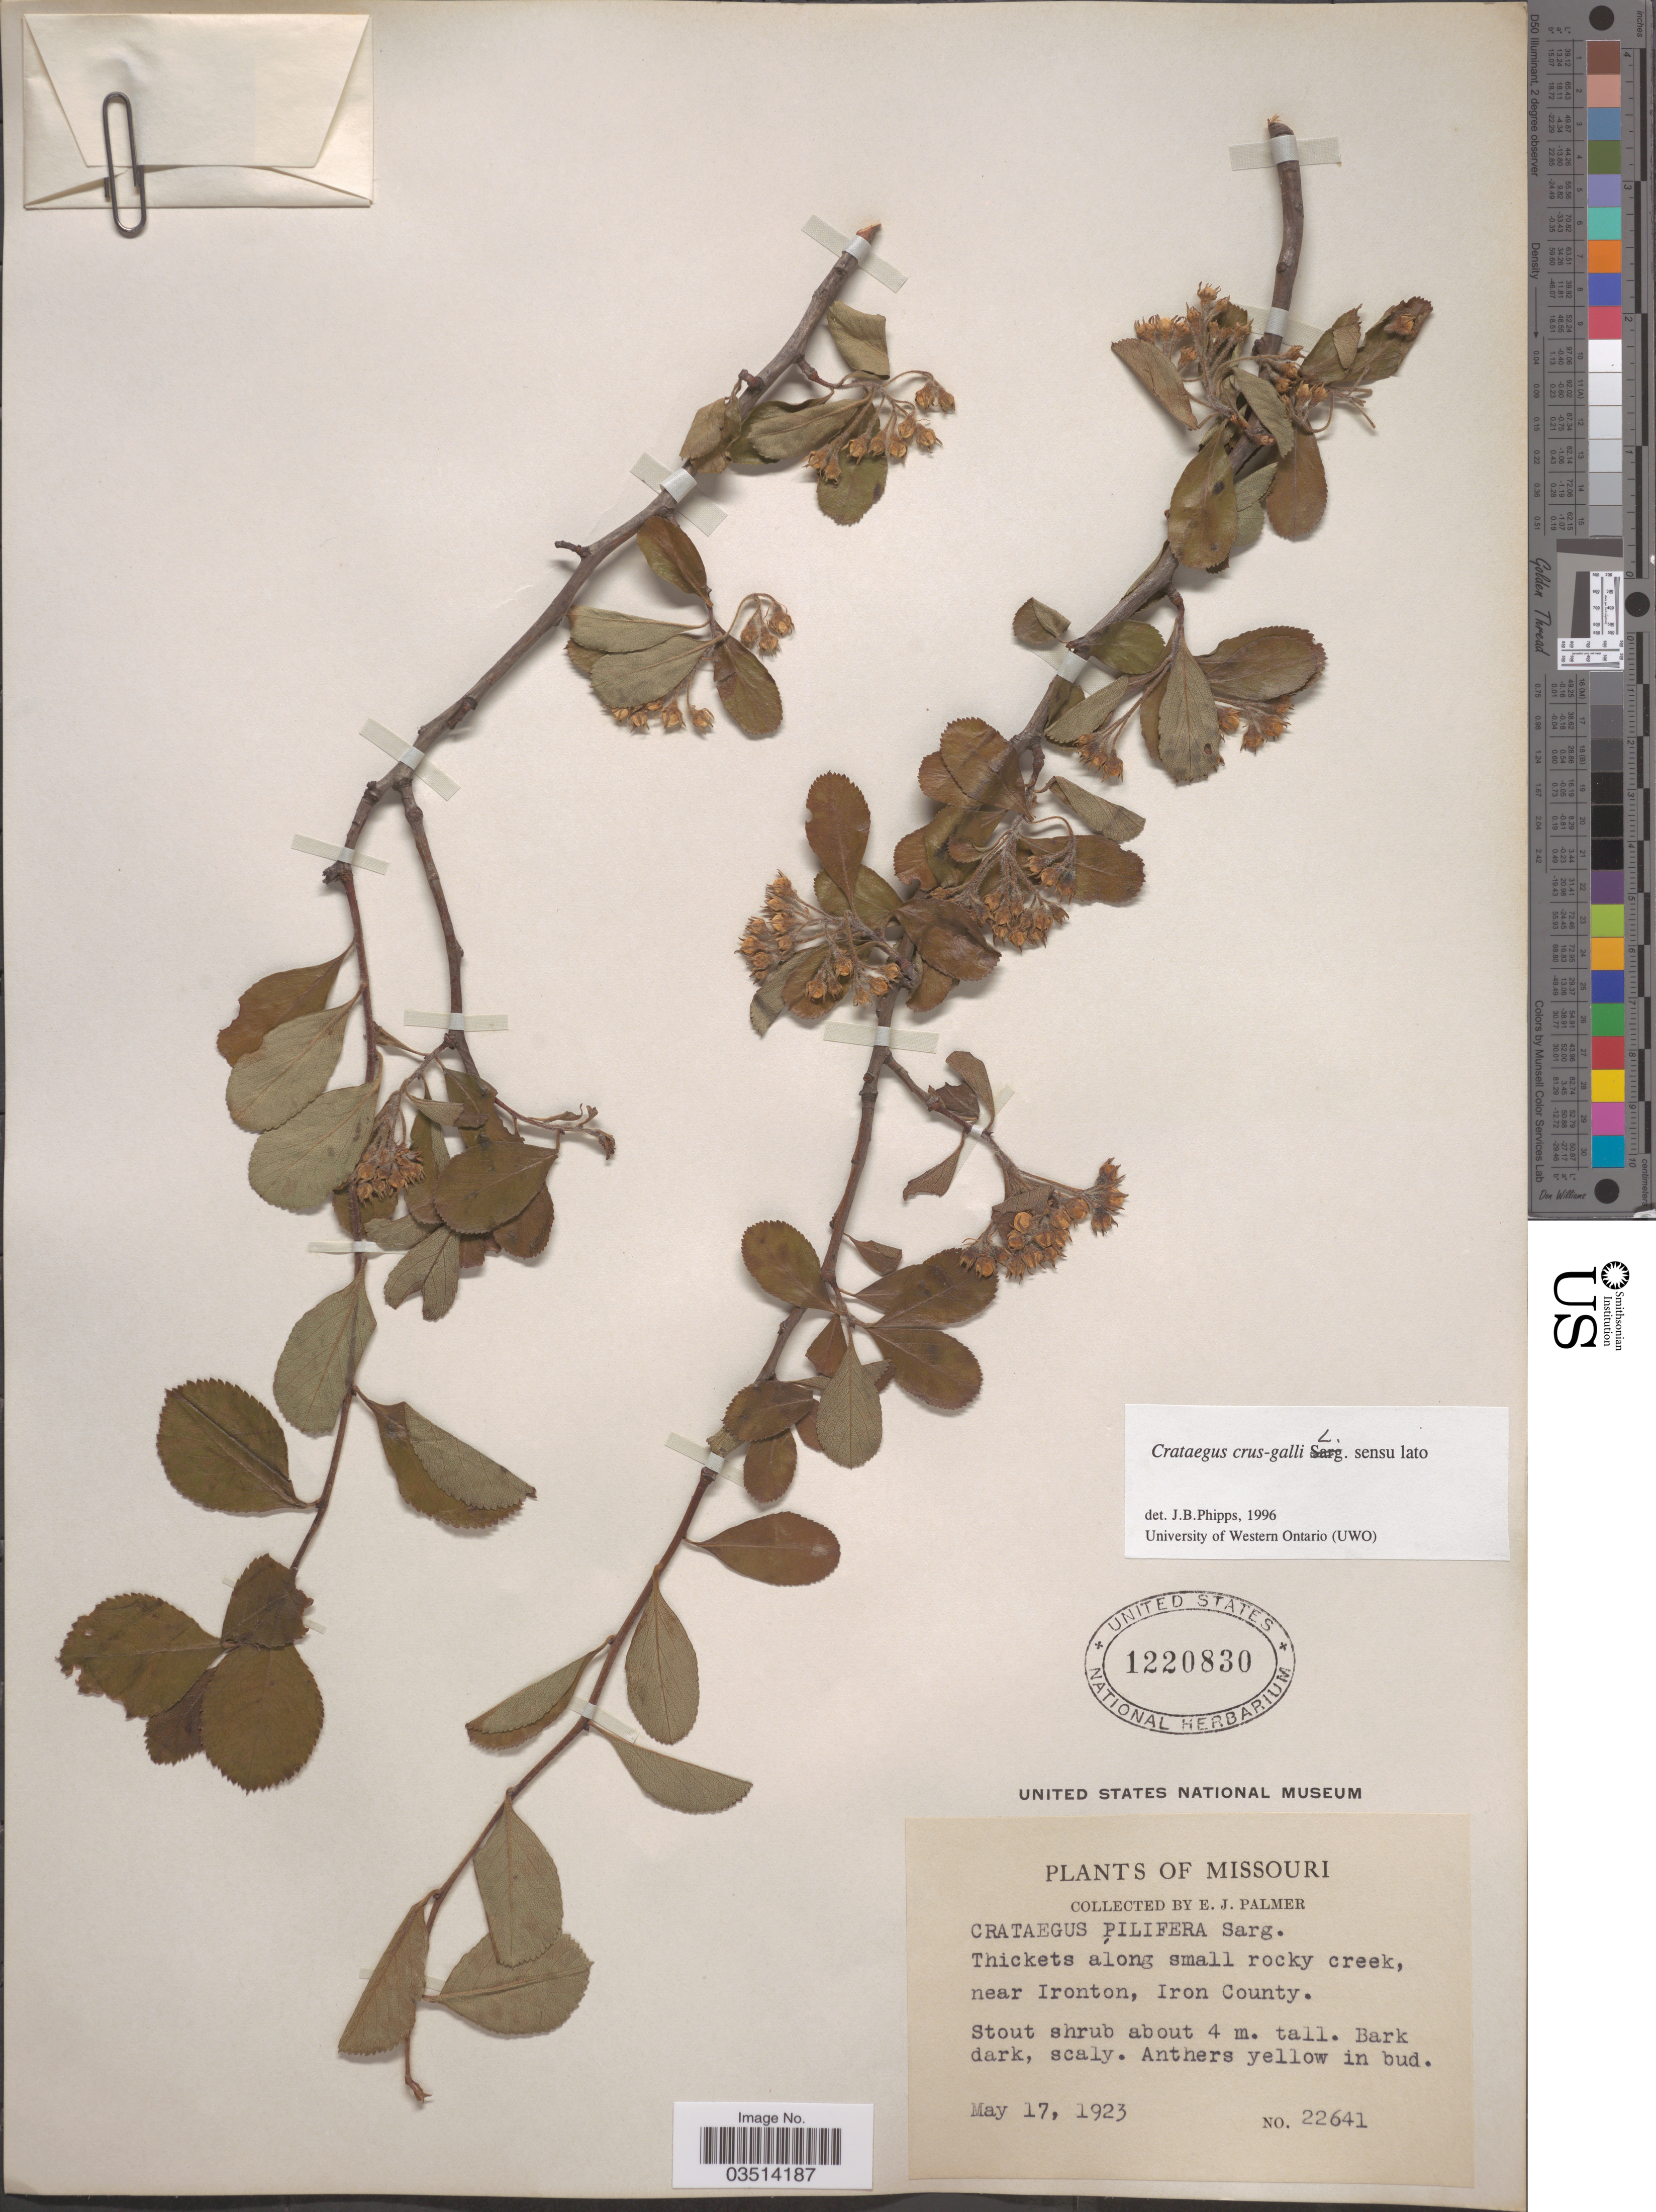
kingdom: Plantae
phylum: Tracheophyta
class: Magnoliopsida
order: Rosales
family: Rosaceae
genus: Crataegus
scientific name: Crataegus crus-galli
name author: L.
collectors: E. J. Palmer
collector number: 22641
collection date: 1923-05-17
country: United States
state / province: Missouri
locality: Thickets along small rocky creek, near Ironton, Iron County.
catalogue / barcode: US 1220830